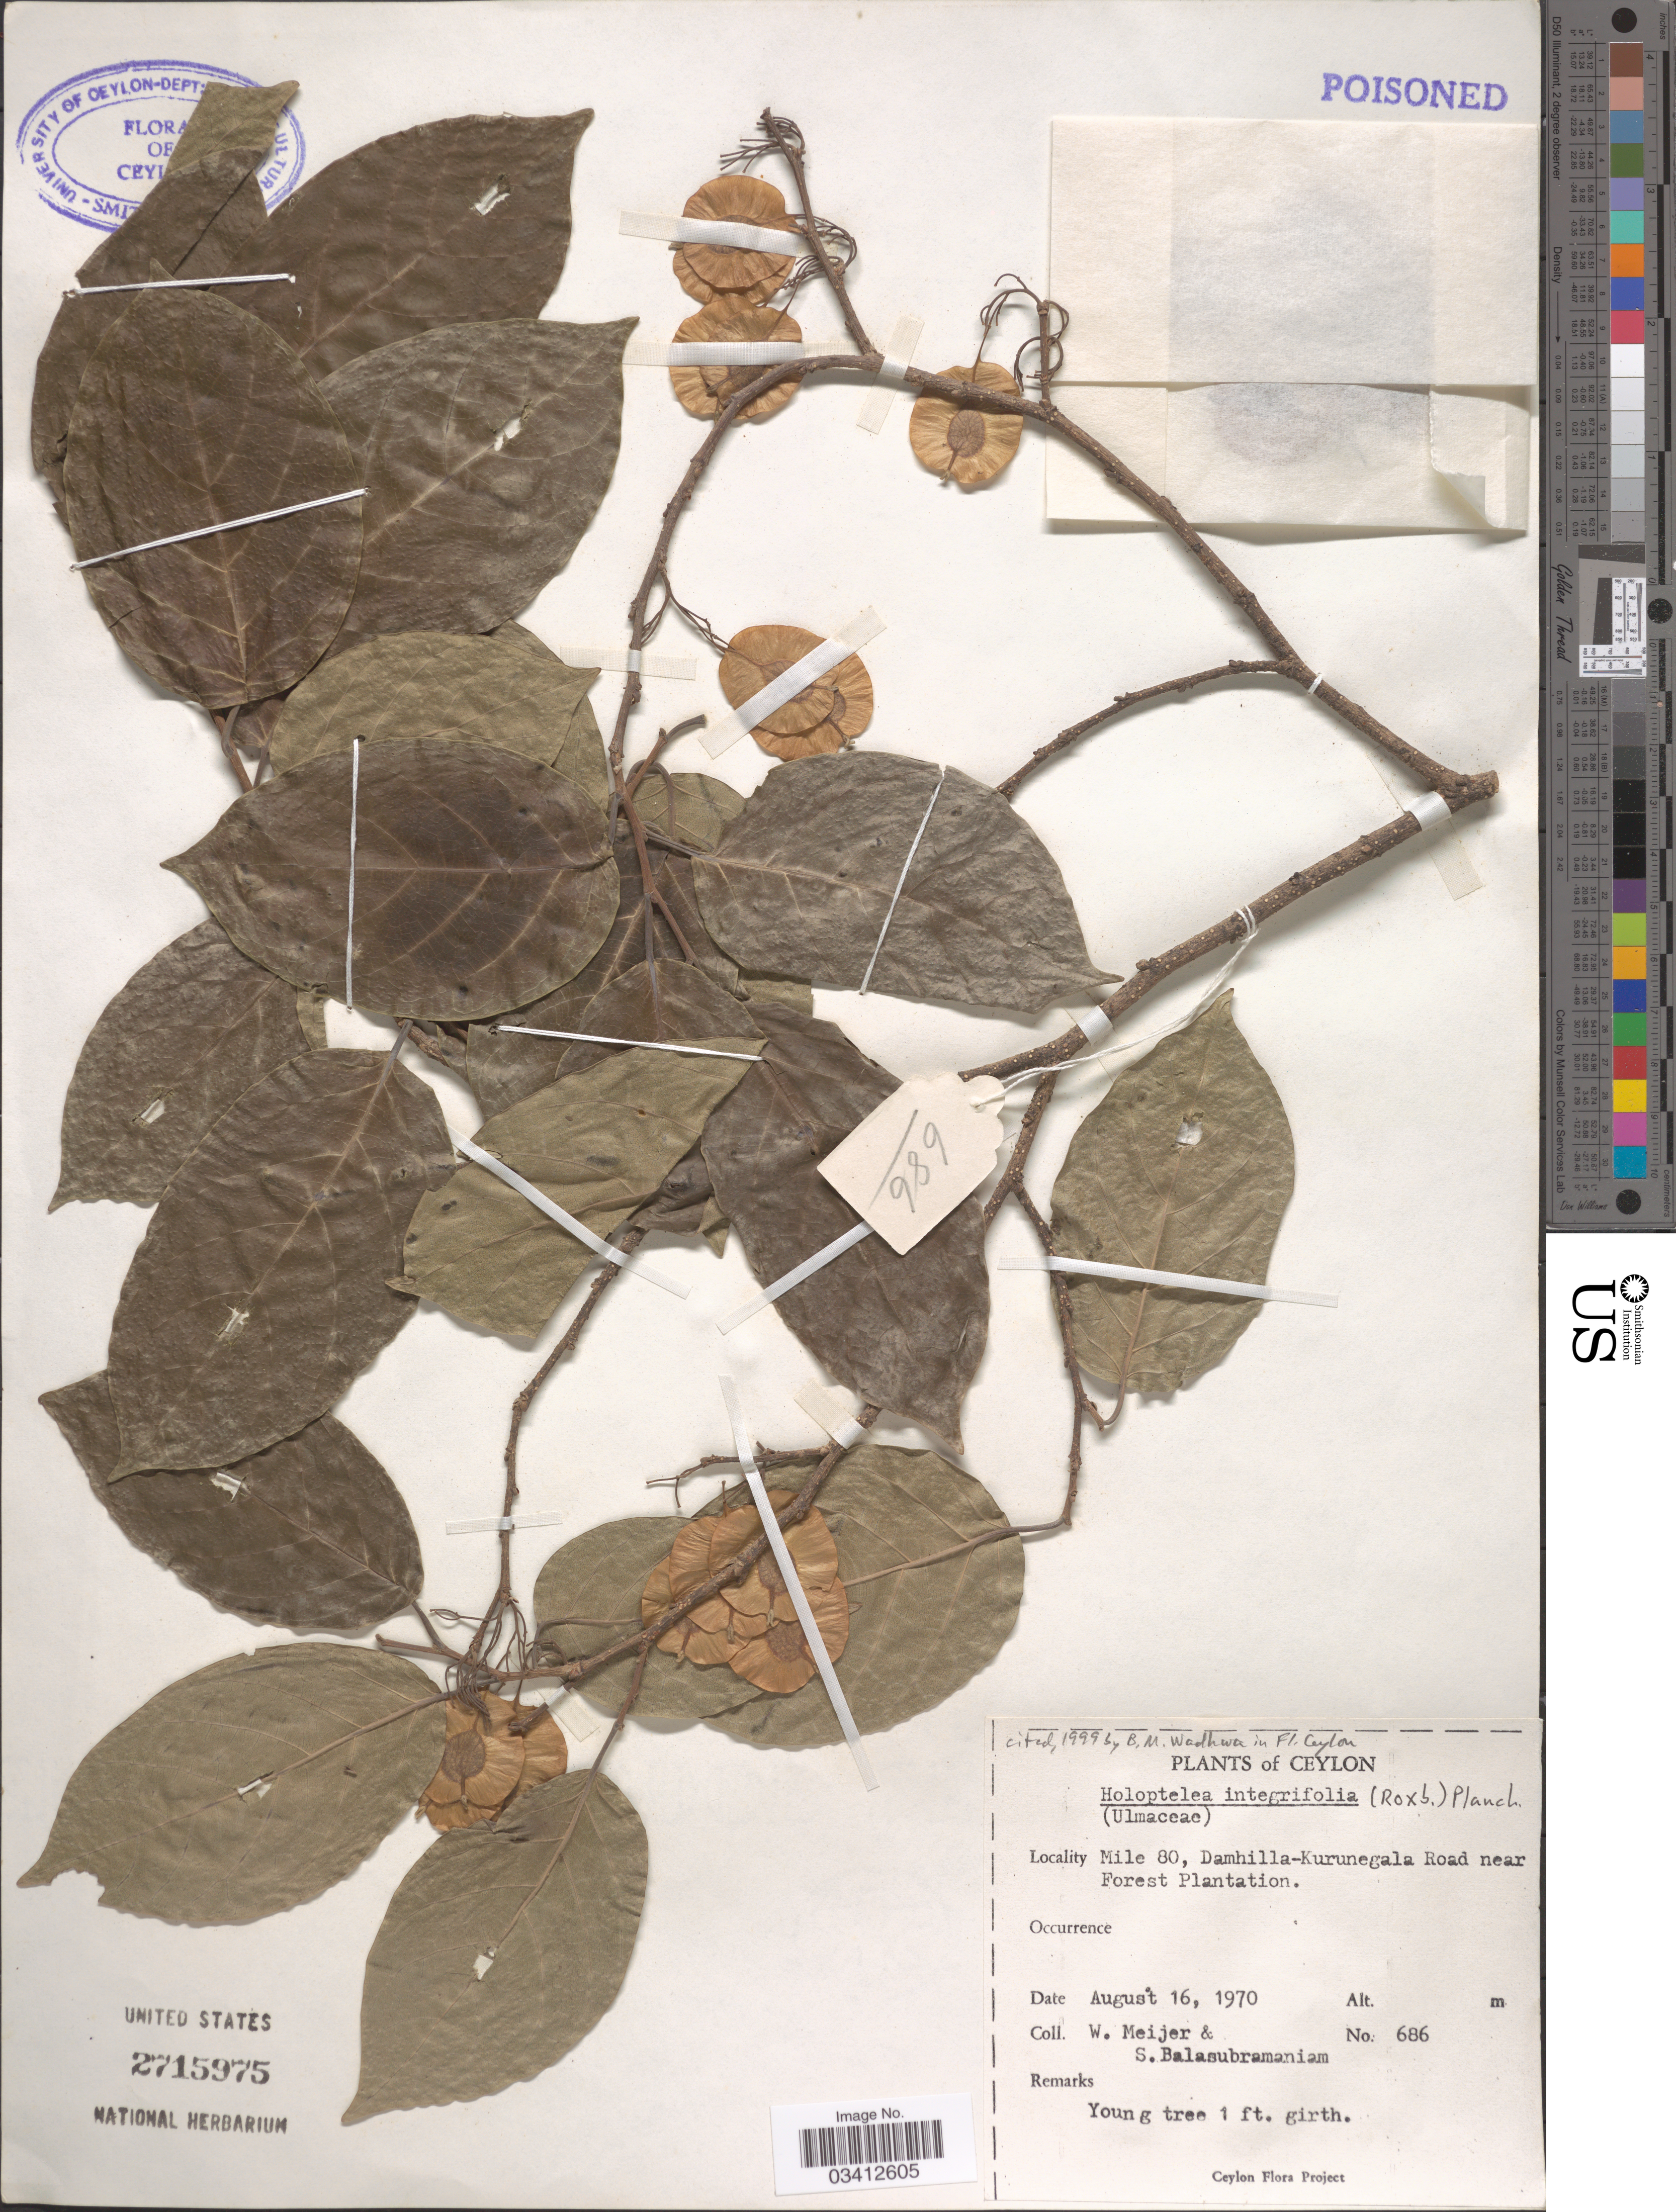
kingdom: Plantae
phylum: Tracheophyta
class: Magnoliopsida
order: Rosales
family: Ulmaceae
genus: Holoptelea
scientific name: Holoptelea integrifolia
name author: (Roxb.) Planch.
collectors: W. Meijer & S. Balasubramaniam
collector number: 686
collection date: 1970-08-16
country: Sri Lanka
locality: Ceylon. Mile 80, Damhilla-Kurunegala Road near Forest Plantation.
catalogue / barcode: US 2715975